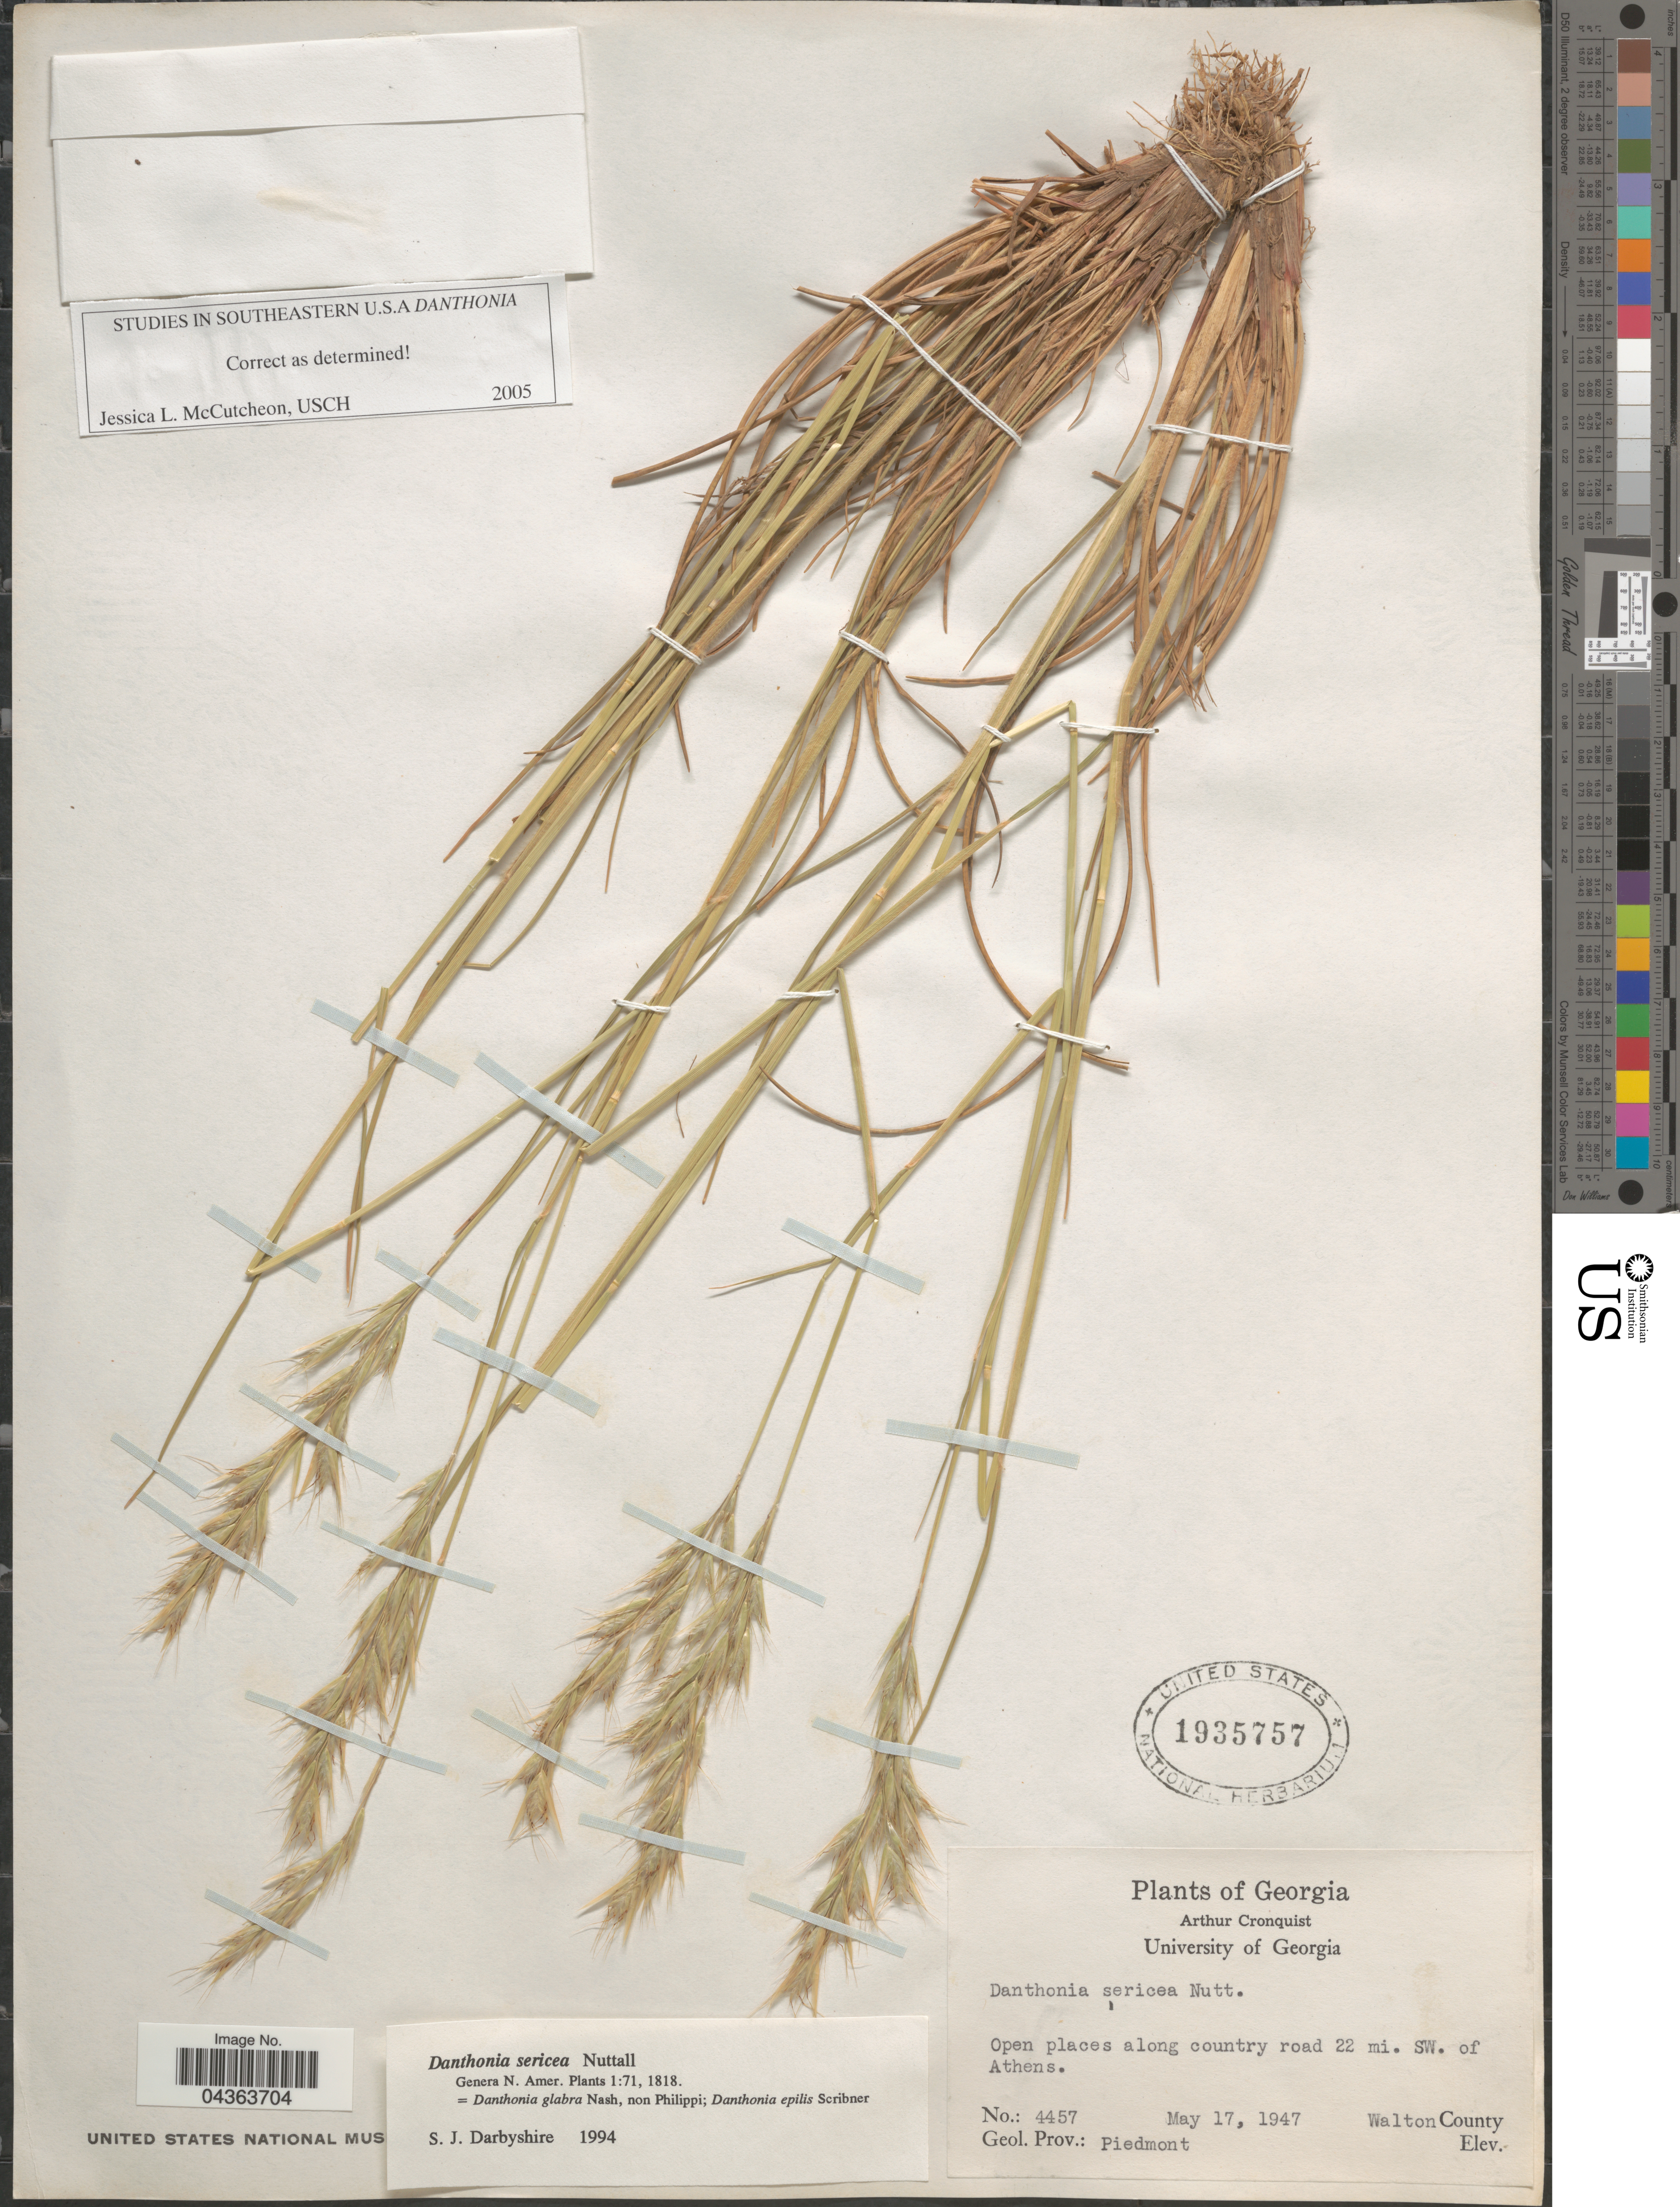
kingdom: Plantae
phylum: Tracheophyta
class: Liliopsida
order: Poales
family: Poaceae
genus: Danthonia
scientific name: Danthonia sericea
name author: Nutt.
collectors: A. J. Cronquist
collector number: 4457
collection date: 1947-05-17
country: United States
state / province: Georgia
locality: Open places along country road 22 mi. SW. of Athens. Walton County. Geol. Prov.: Piedmont.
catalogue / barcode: US 1935757